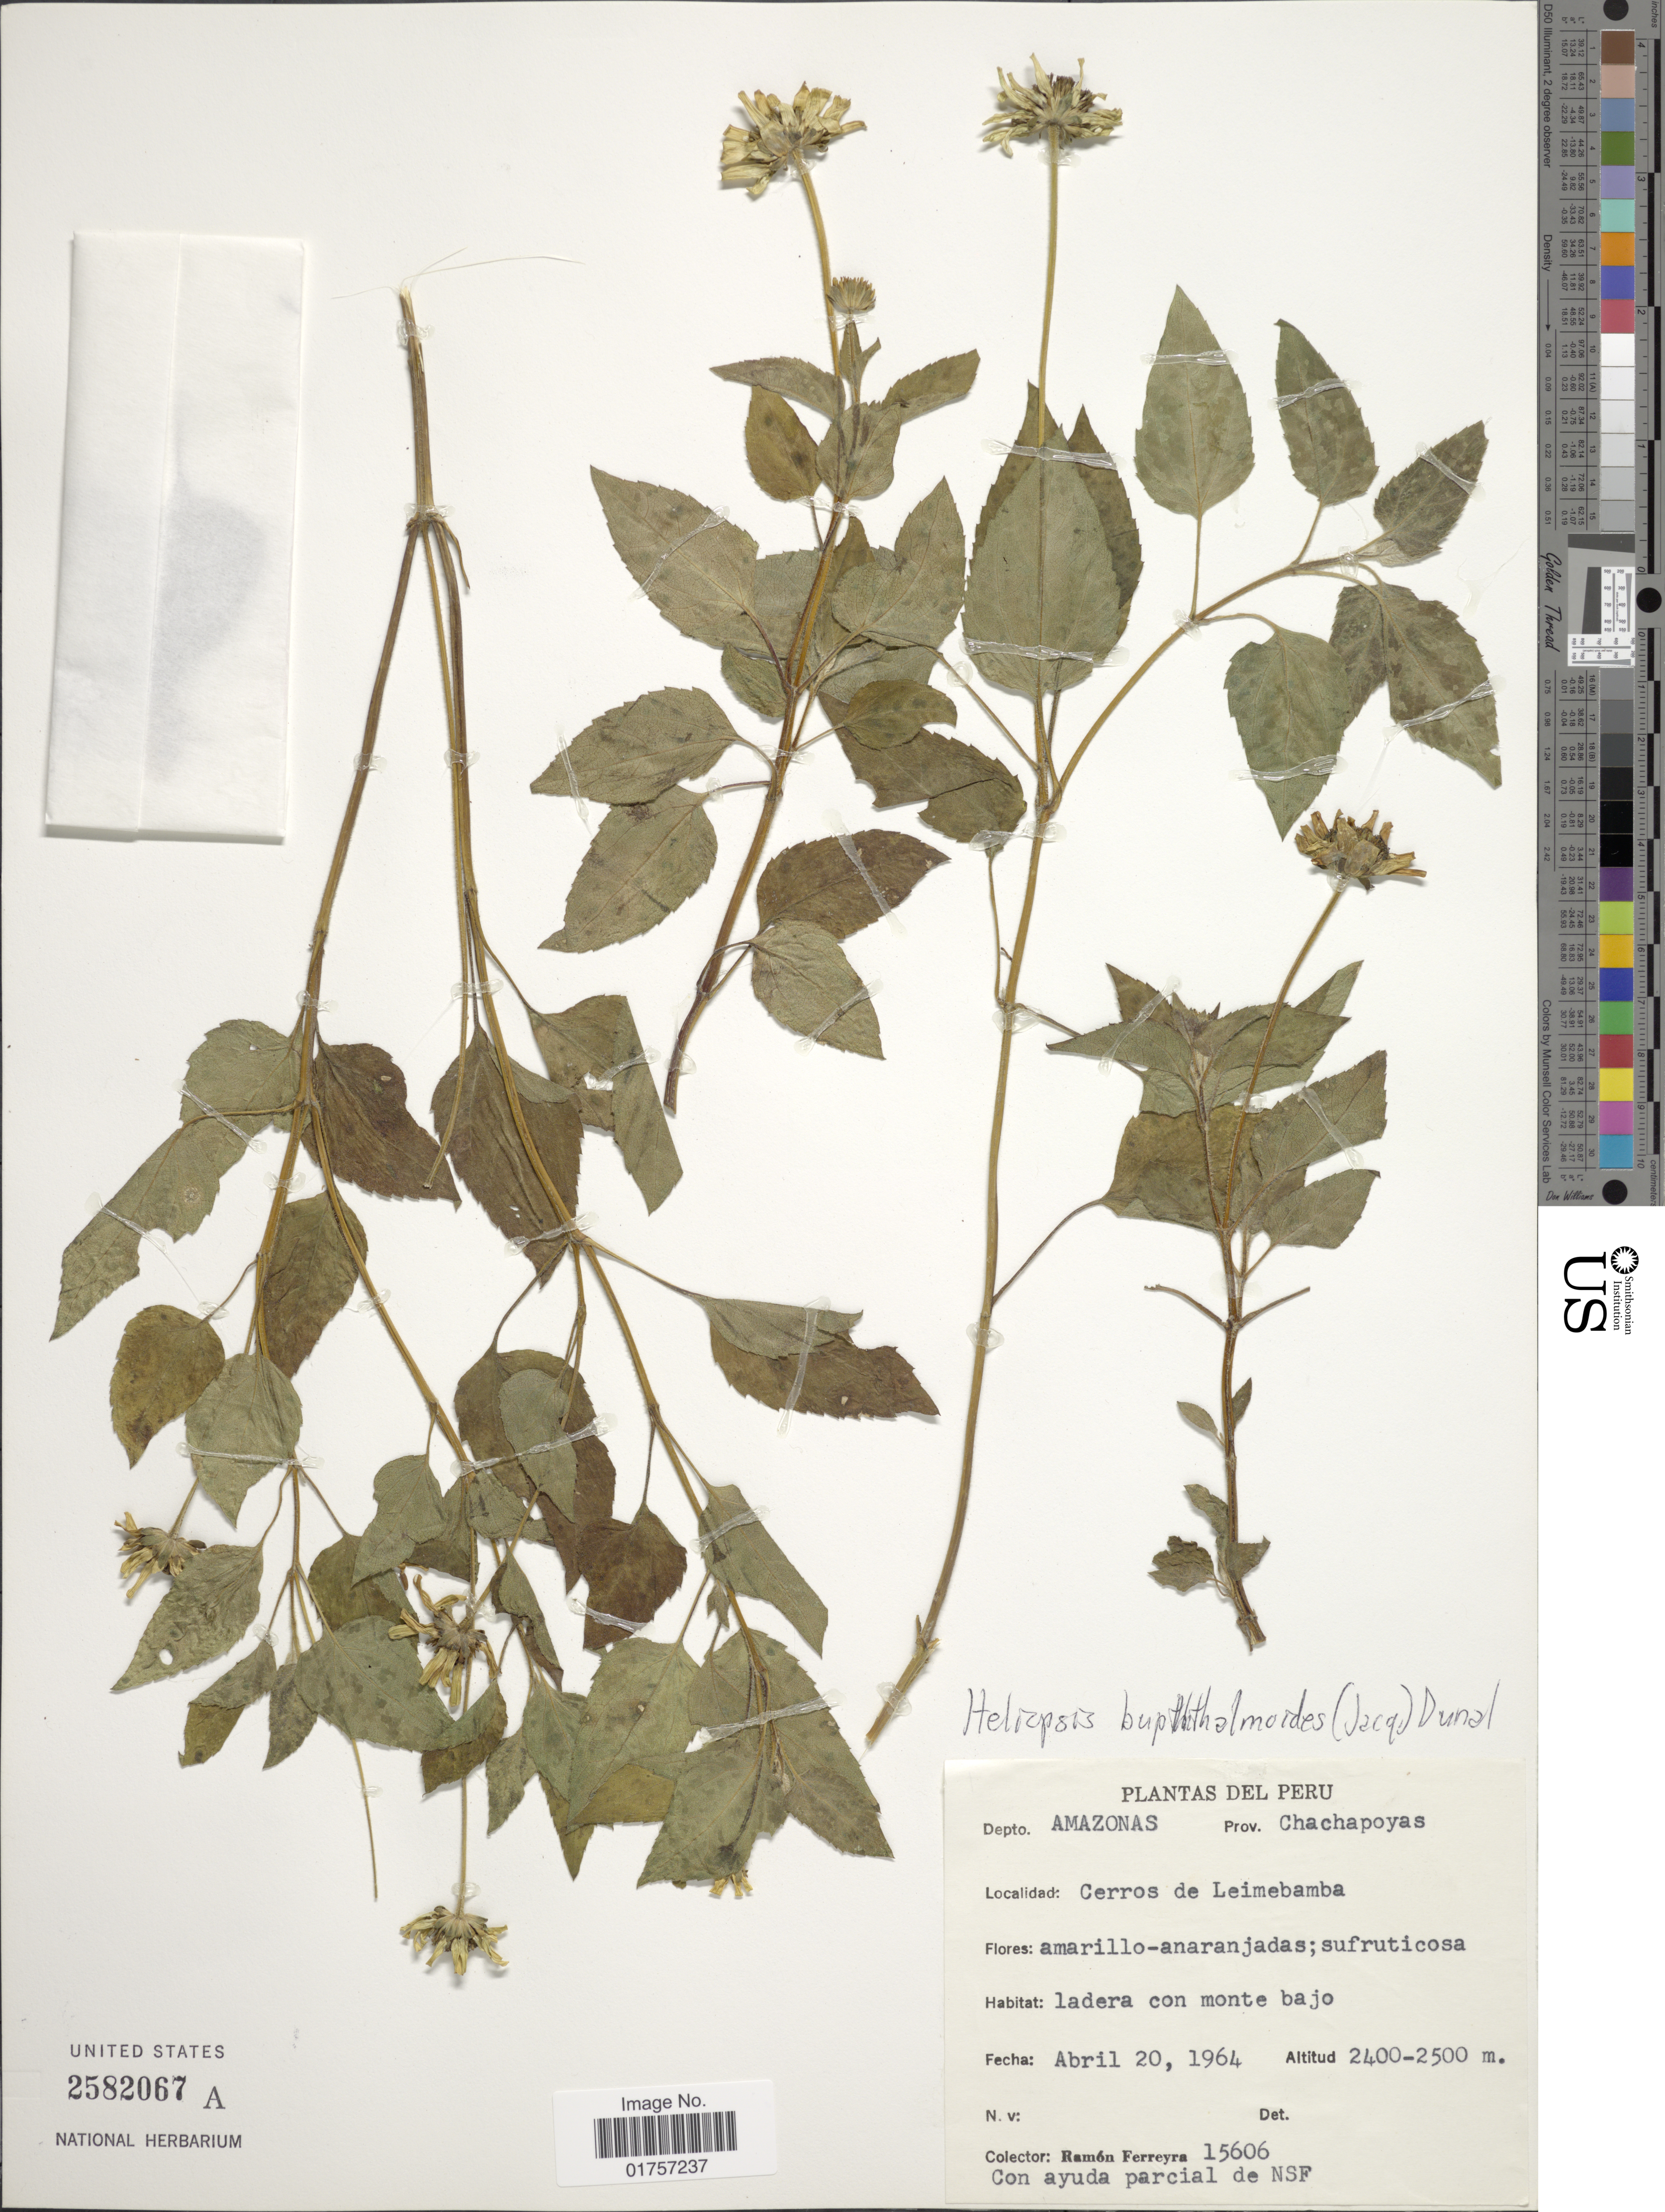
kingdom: Plantae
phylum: Tracheophyta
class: Magnoliopsida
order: Asterales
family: Asteraceae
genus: Heliopsis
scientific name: Heliopsis buphthalmoides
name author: (Jacq.) Dunal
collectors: R. A. Ferreyra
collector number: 15606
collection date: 1964-04-20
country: Peru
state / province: Amazonas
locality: Prov. Chachapoyas. Cerros de Leimebamba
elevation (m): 2400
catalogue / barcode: US 2582067A